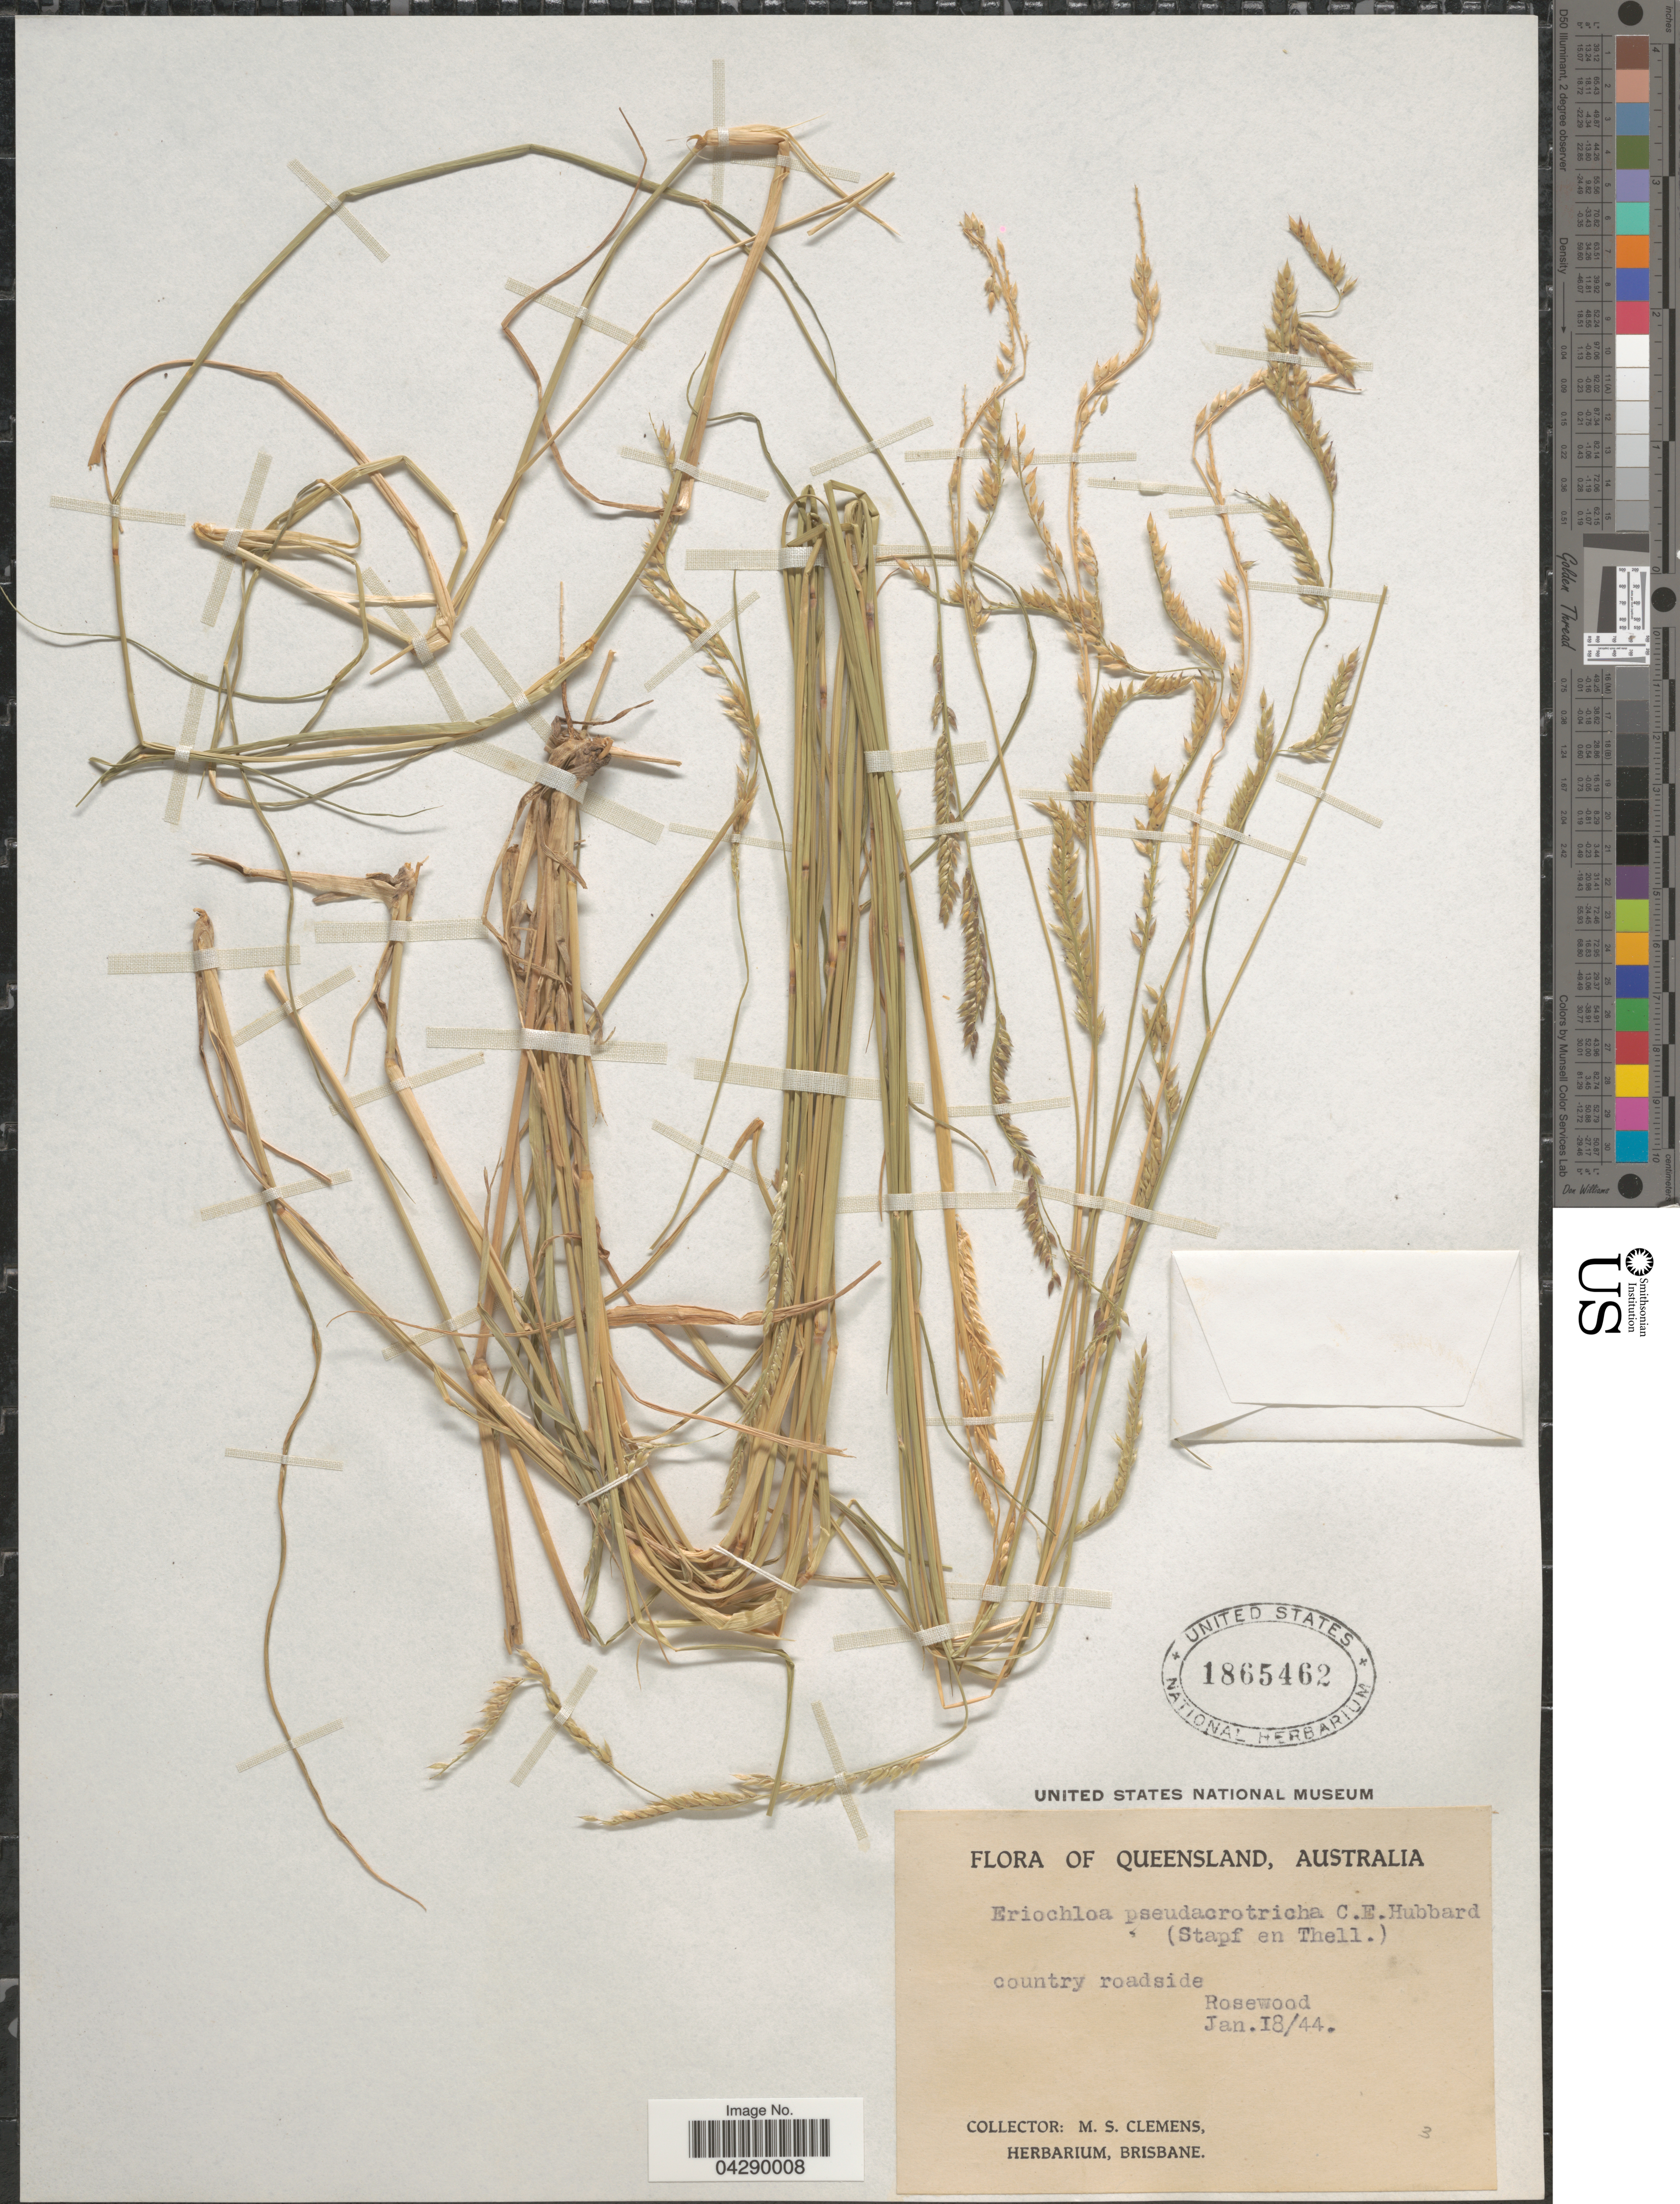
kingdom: Plantae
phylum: Tracheophyta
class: Liliopsida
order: Poales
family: Poaceae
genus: Eriochloa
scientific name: Eriochloa pseudoacrotricha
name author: (Stapf & Thell.) J.M. Black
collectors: M. S. Clemens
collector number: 3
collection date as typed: Transcribed d/m/y: 18/1/44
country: Australia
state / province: Queensland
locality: Country roadside. Rosewood.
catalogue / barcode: US 1865462